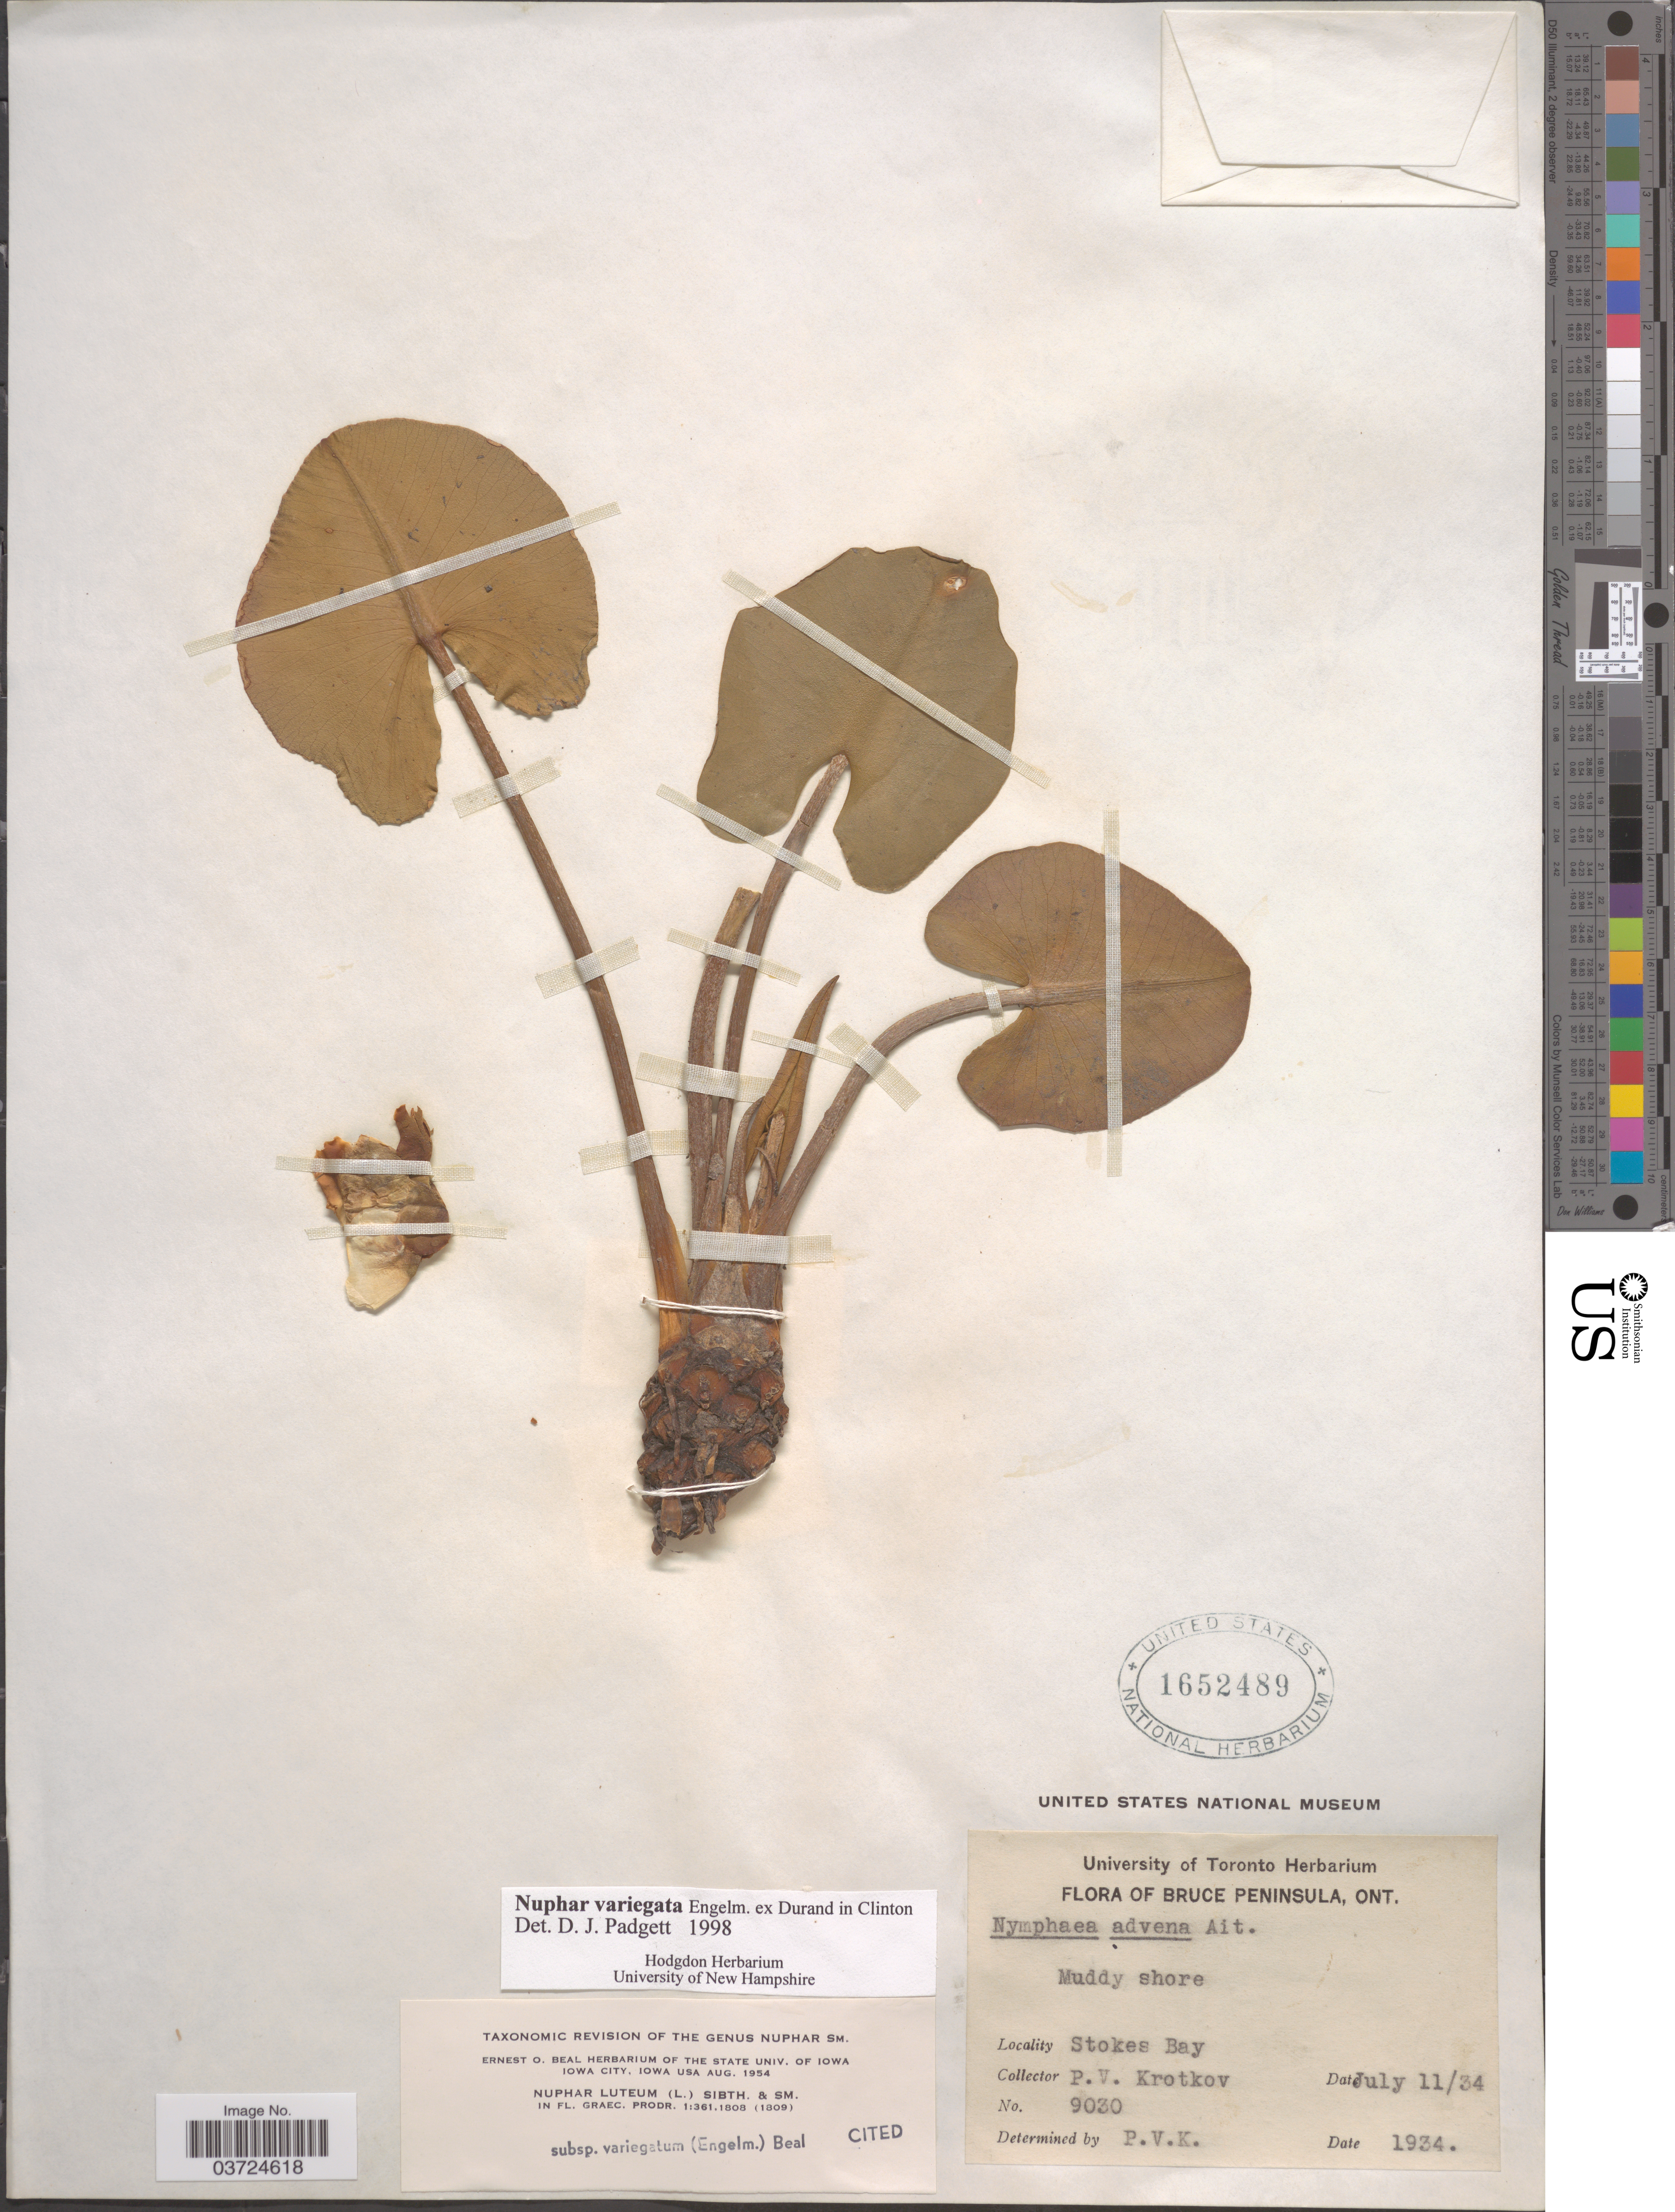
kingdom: Plantae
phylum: Tracheophyta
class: Magnoliopsida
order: Nymphaeales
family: Nymphaeaceae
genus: Nuphar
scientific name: Nuphar variegata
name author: Engelm. ex Durand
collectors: P. V. Krotkov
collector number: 9030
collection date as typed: Transcribed d/m/y: 11/7/34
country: Canada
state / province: Ontario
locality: Bruce Peninsula. Stokes Bay.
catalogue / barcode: US 1652489